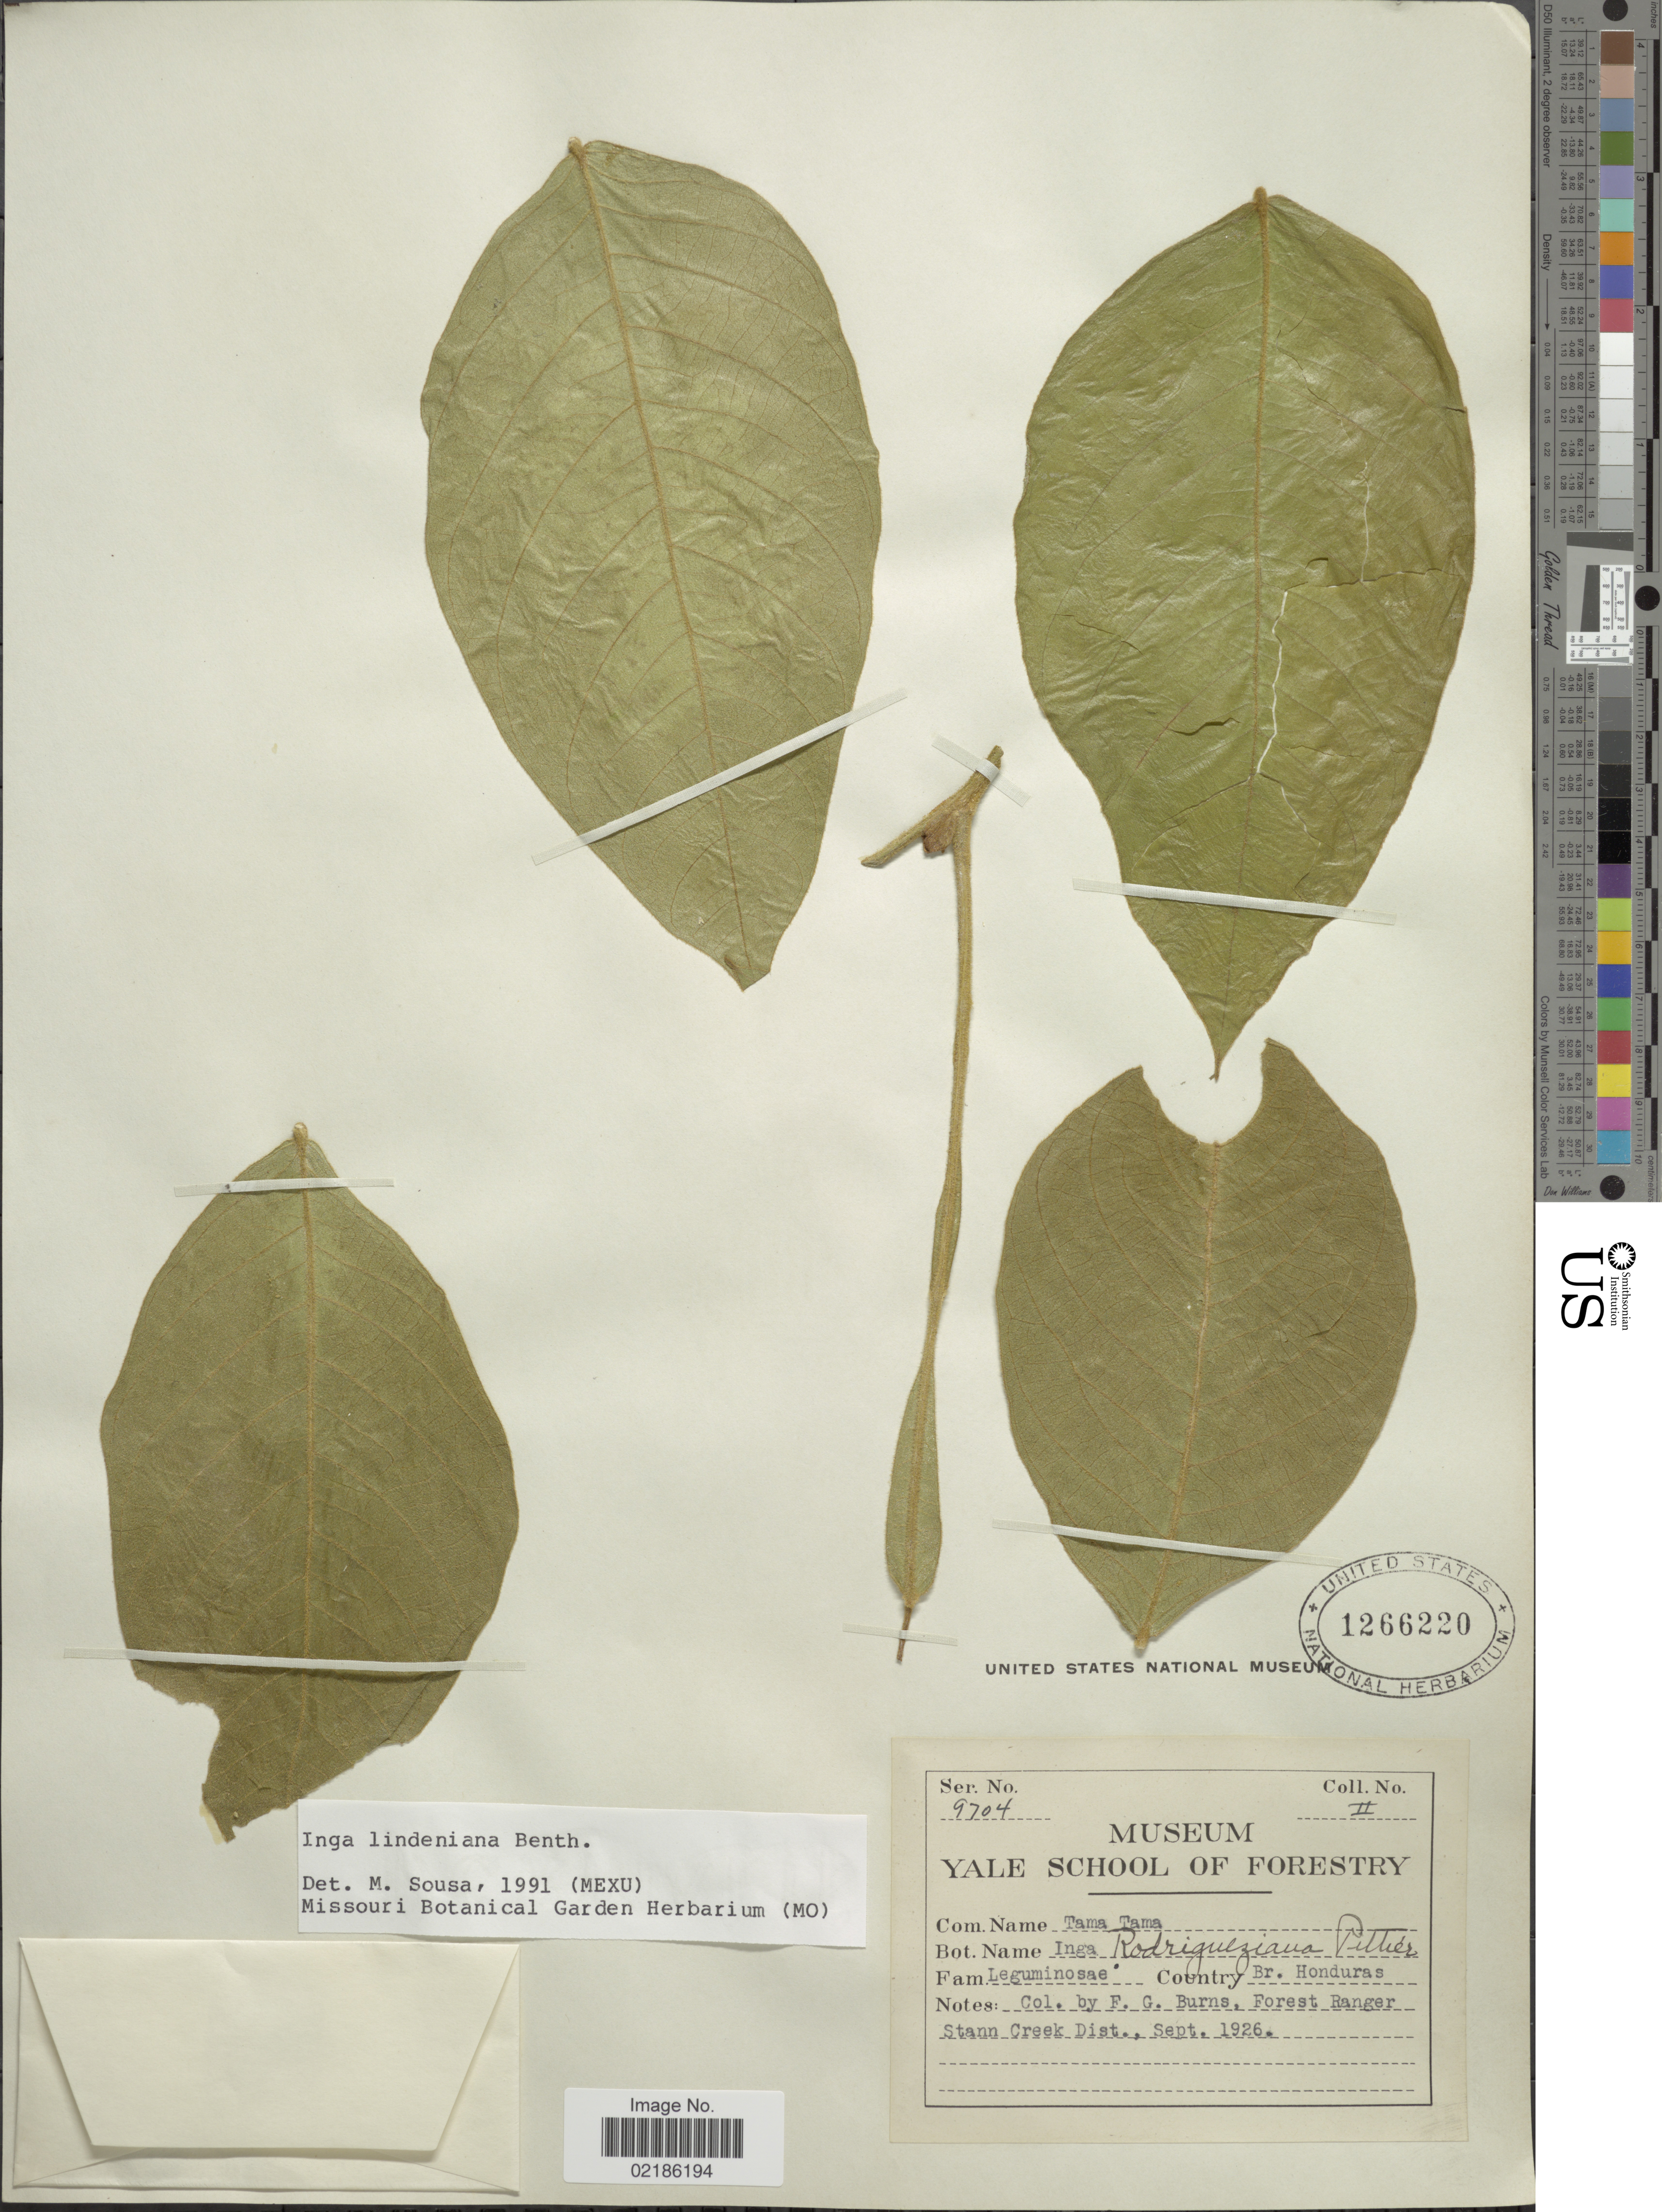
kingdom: Plantae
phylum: Tracheophyta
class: Magnoliopsida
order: Fabales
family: Fabaceae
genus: Inga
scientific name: Inga lindeniana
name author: Benth.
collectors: F. Burns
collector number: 9704/2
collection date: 1926-09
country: Belize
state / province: Stann Creek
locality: British Honduras.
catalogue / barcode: US 1266220